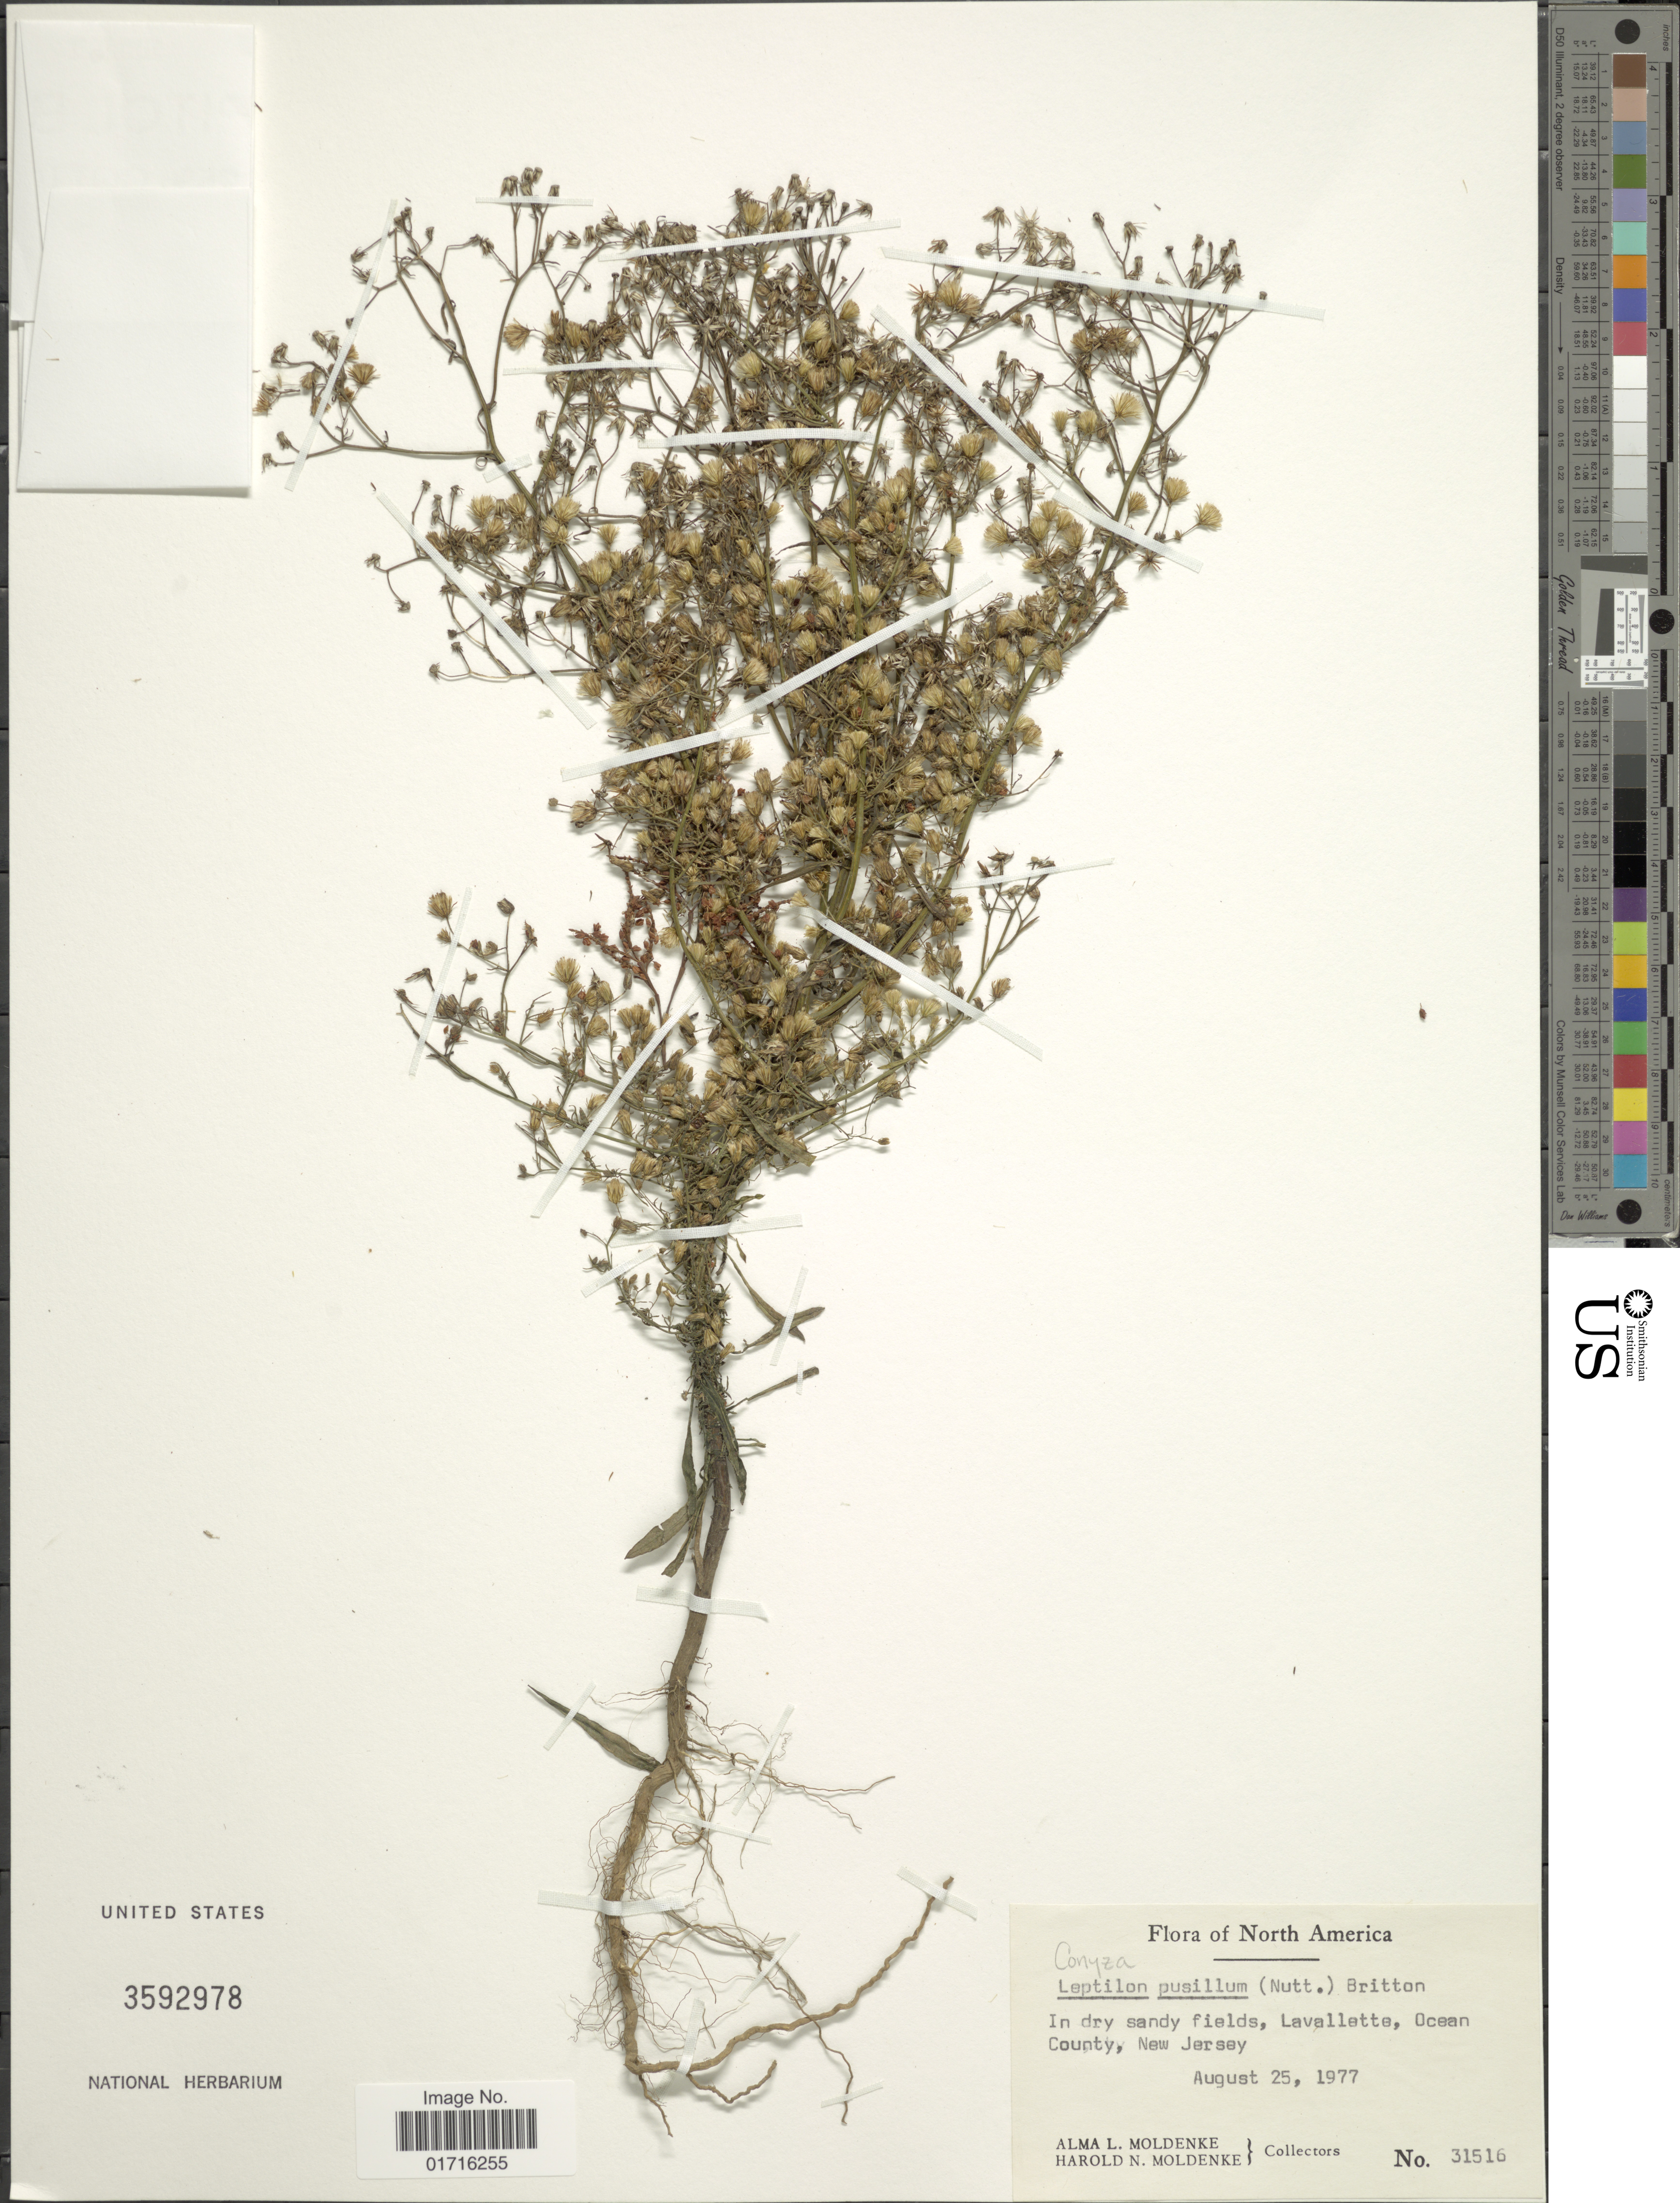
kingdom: Plantae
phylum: Tracheophyta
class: Magnoliopsida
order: Asterales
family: Asteraceae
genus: Conyza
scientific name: Conyza pusilla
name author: Houtt.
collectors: A. L. Moldenke & H. N. Moldenke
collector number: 31516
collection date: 1977-08-25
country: United States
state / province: New Jersey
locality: In dry sandy fields, Lavallette, Ocean County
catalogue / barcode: US 3592978